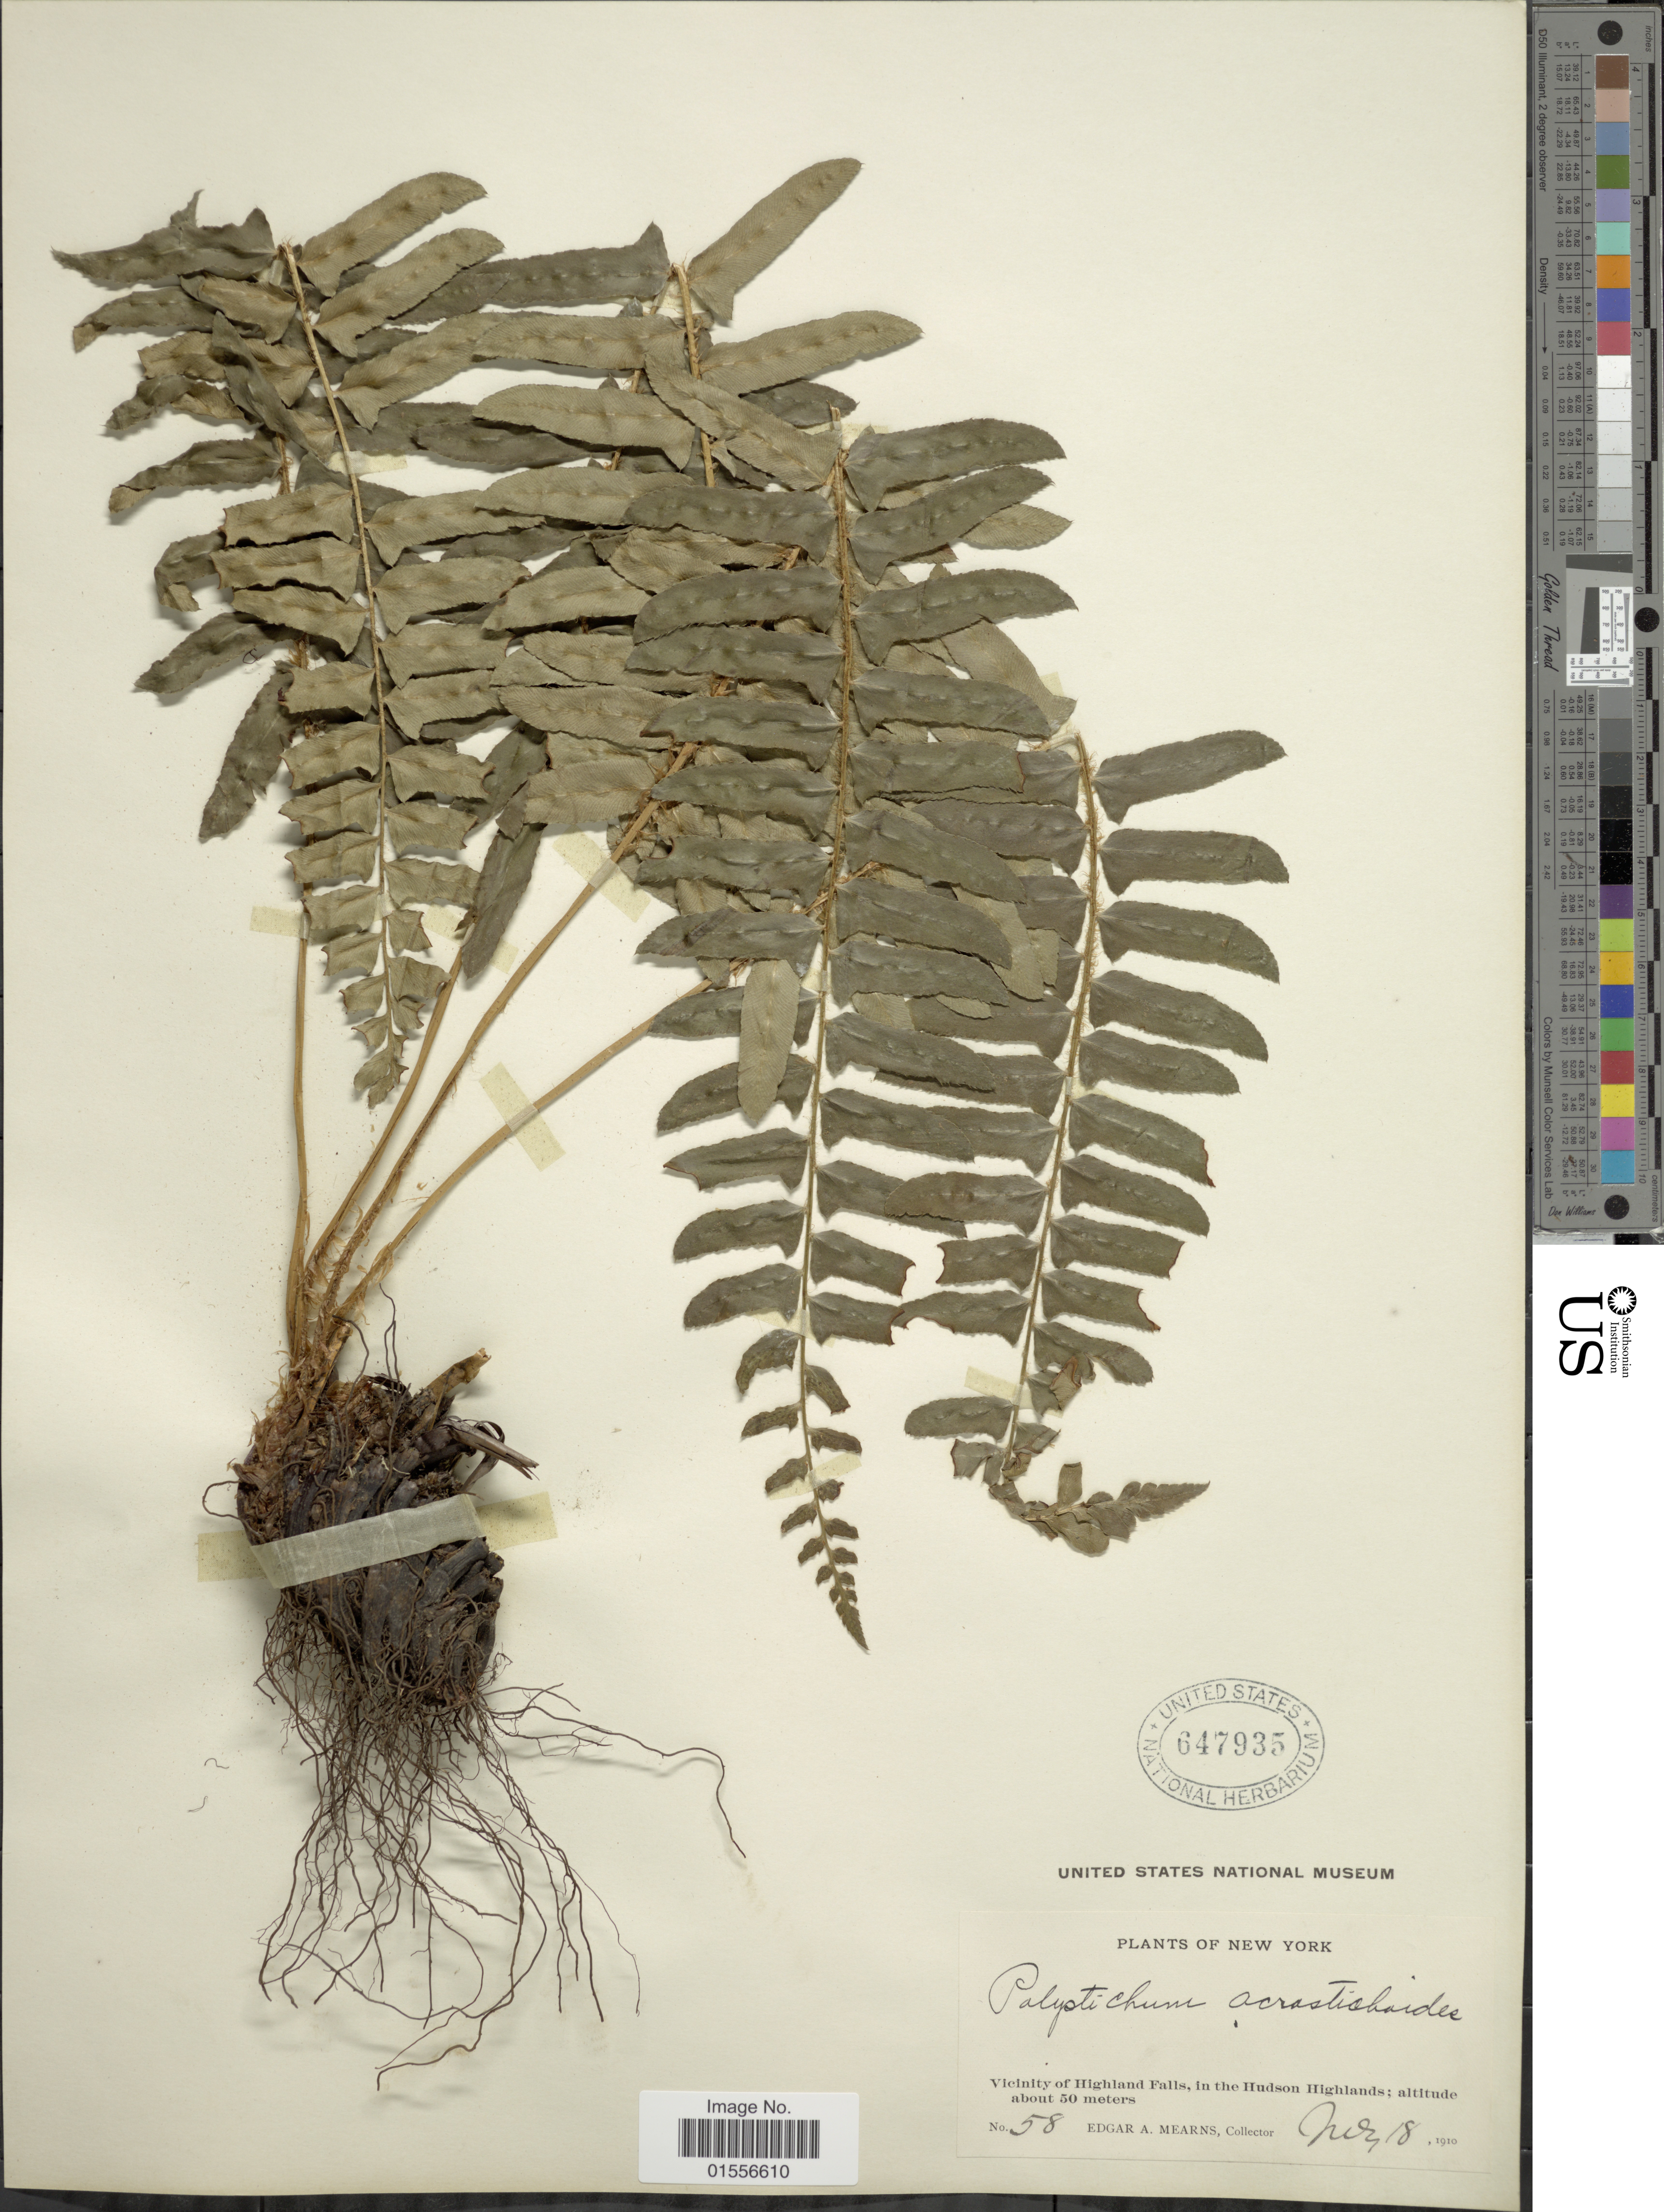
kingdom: Plantae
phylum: Tracheophyta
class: Polypodiopsida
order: Polypodiales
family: Dryopteridaceae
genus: Polystichum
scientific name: Polystichum acrostichoides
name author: (Michx.) Schott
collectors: E. A. Mearns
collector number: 58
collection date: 1910-11-08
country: United States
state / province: New York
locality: Vicinity of Highland Falls, in the Hudson Highlands.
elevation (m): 50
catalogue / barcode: US 647935